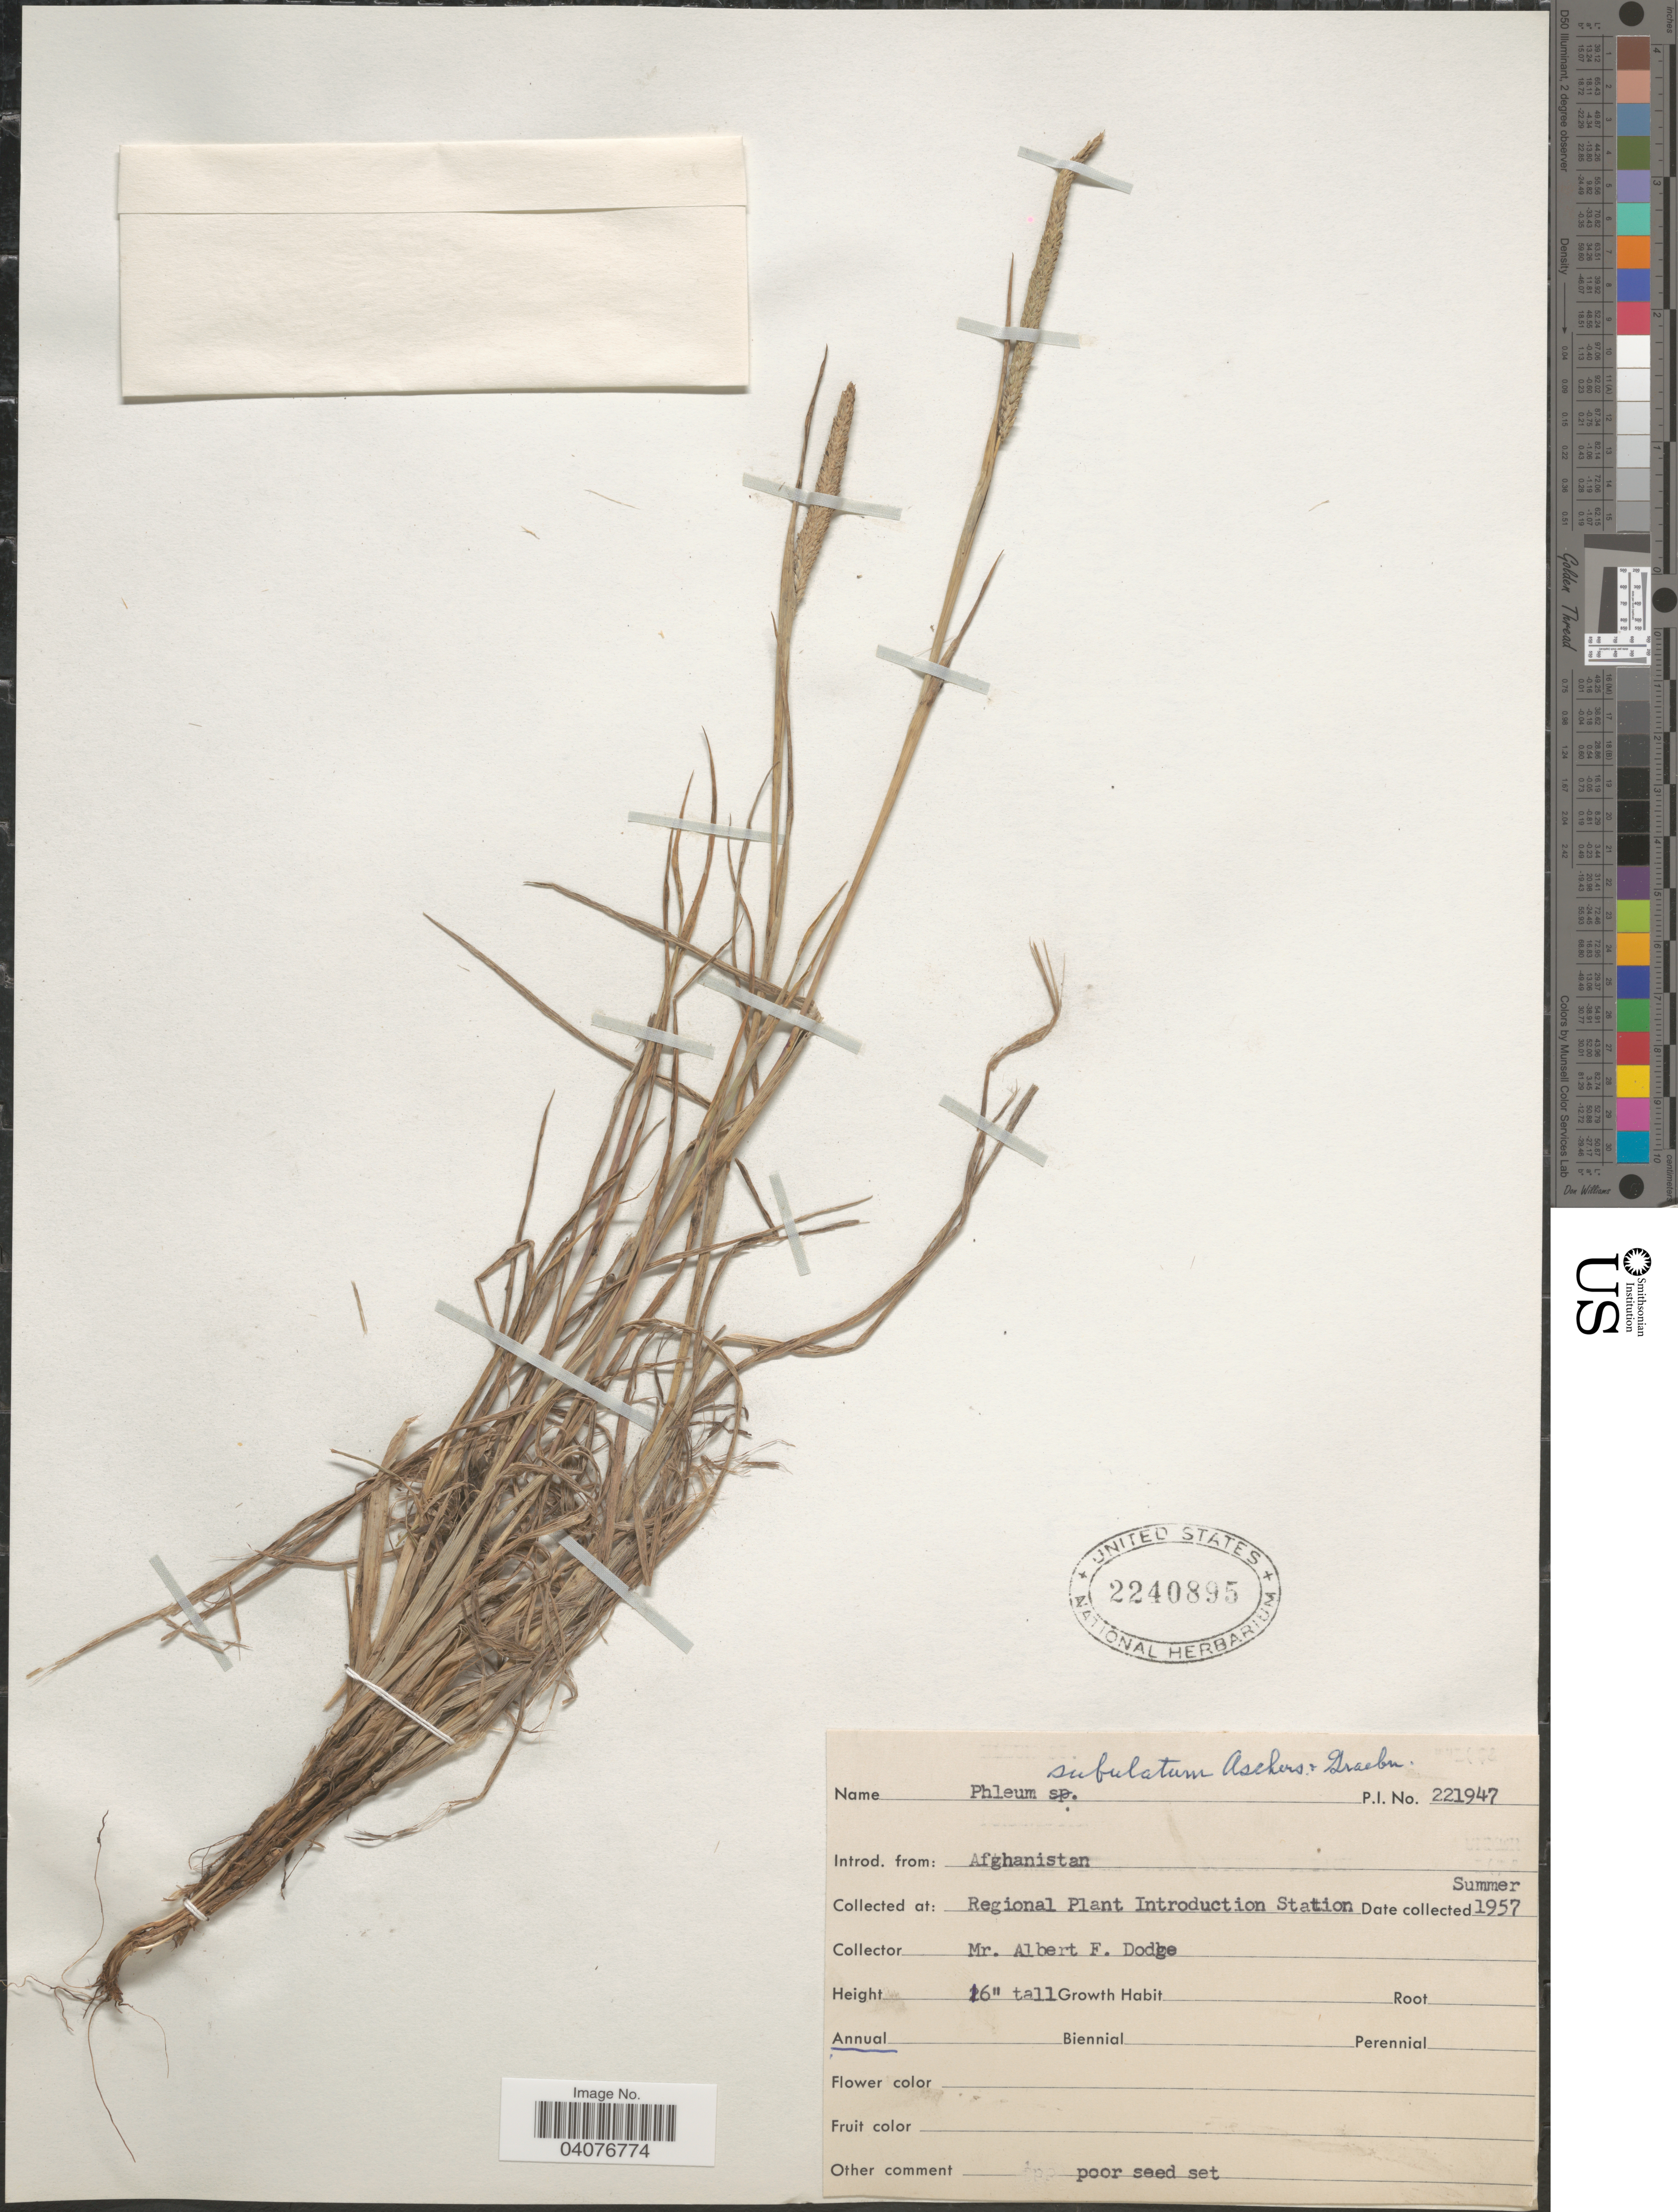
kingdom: Plantae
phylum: Tracheophyta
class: Liliopsida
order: Poales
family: Poaceae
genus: Phleum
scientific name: Phleum subulatum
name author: (Savi) Asch. & Graeb.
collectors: A. Dodge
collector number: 221947?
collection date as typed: Summer 1957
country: United States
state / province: Iowa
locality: Regional Plant Introduction Station.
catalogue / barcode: US 2240895